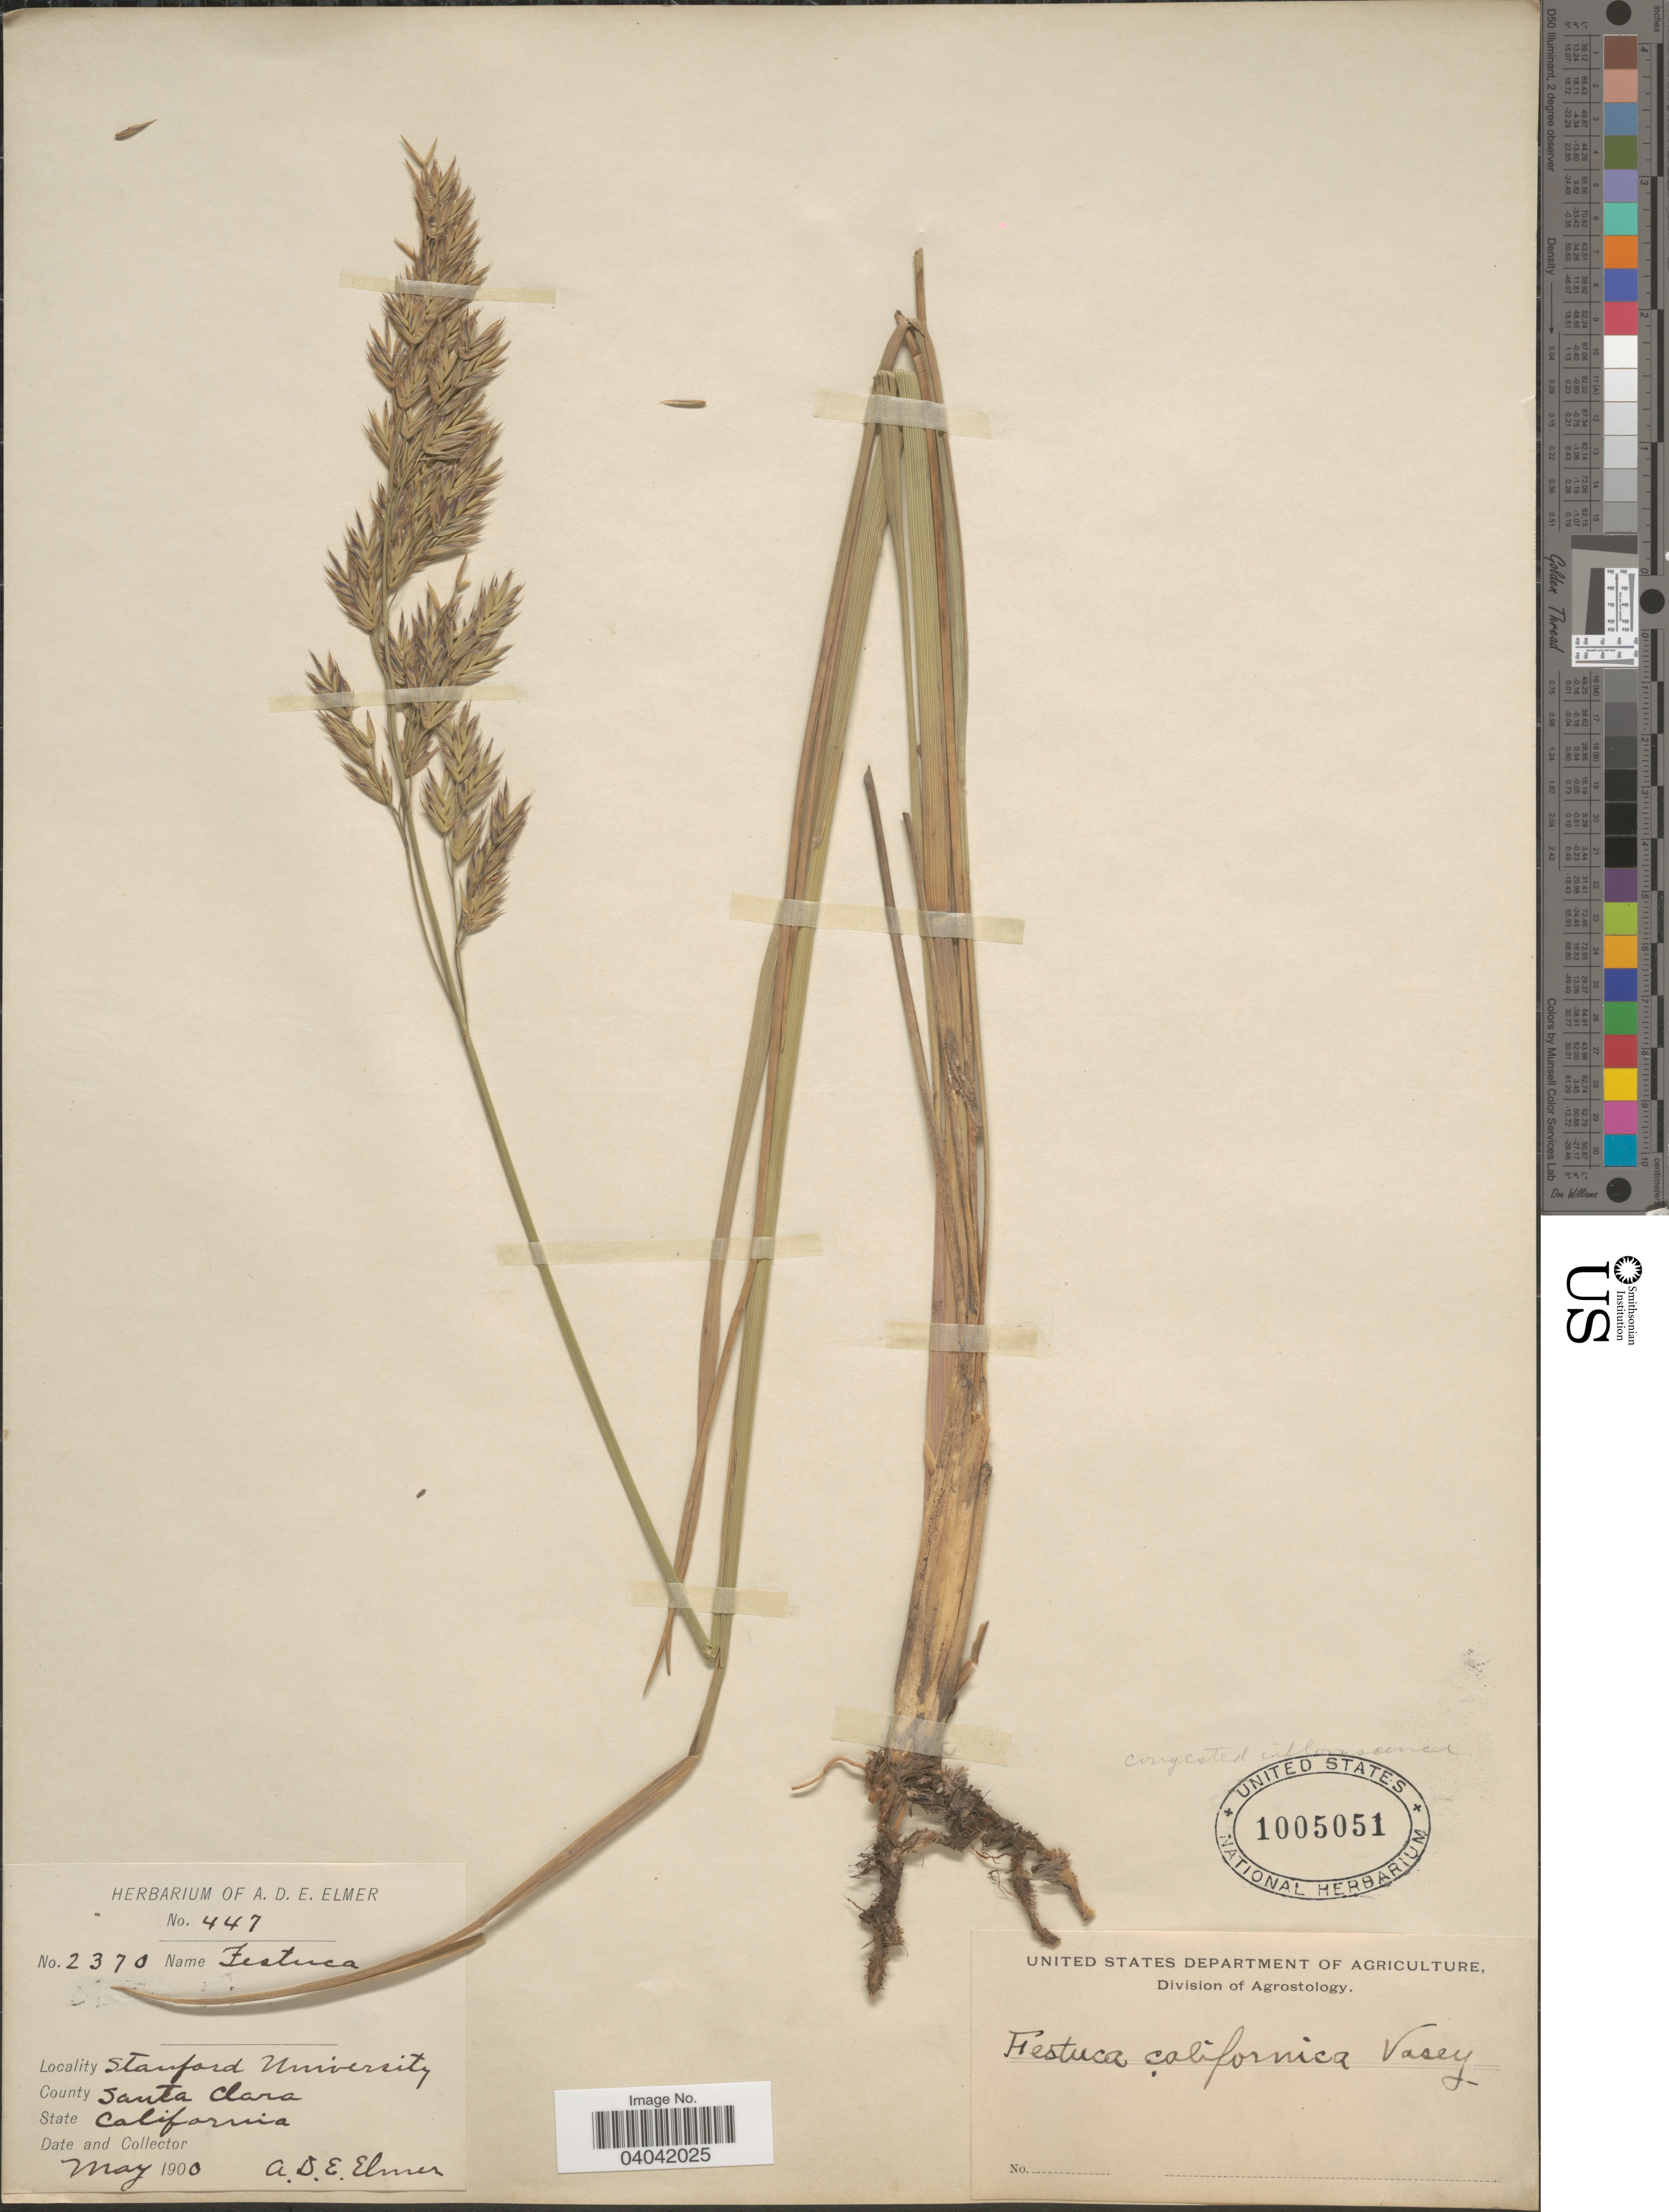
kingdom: Plantae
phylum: Tracheophyta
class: Liliopsida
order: Poales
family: Poaceae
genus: Festuca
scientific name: Festuca californica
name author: Vasey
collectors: A. D. E. Elmer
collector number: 2370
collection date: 1900-05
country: United States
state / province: California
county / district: Santa Clara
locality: Stanford University. County Santa Clara.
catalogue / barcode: US 1005051